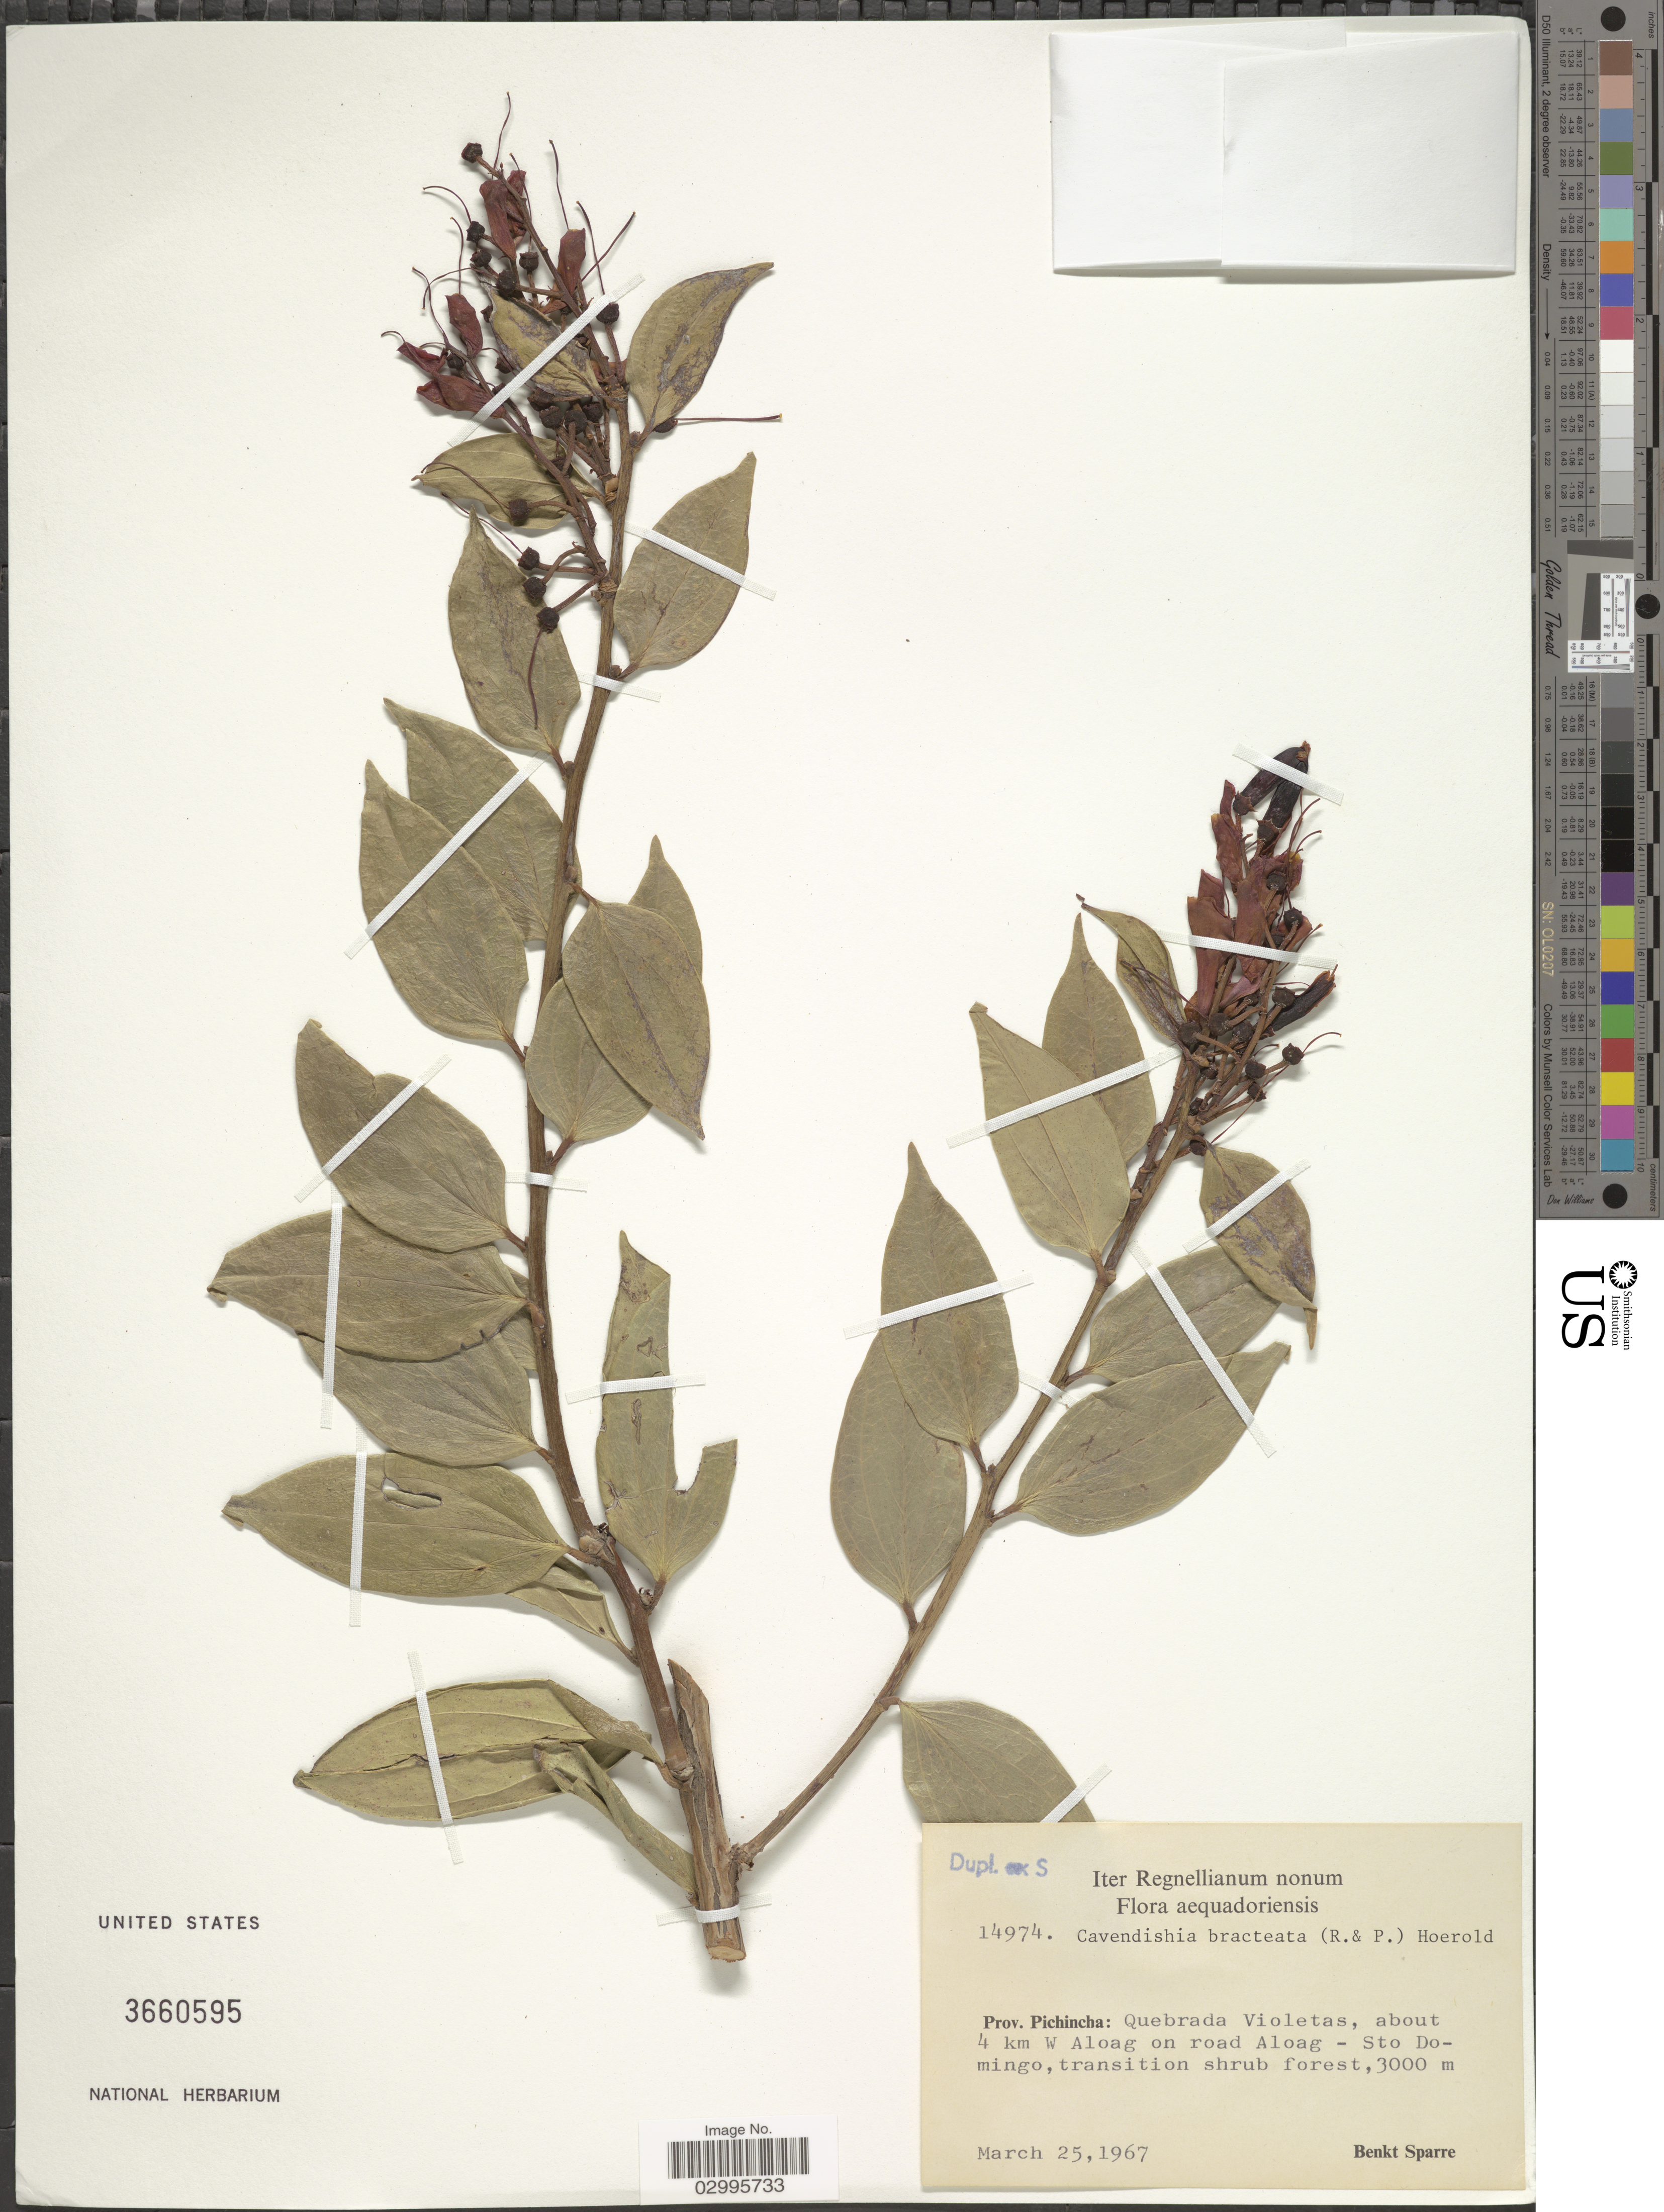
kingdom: Plantae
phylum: Tracheophyta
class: Magnoliopsida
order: Ericales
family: Ericaceae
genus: Cavendishia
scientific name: Cavendishia bracteata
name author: (Ruiz & Pav. ex J. St.-Hil.) Hoerold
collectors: B. Sparre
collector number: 14974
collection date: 1967-03-25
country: Ecuador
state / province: Pichincha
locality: Quebrada Violetas, about 4 km W Aloag on road Aloag - Sto Domingo.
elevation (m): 3000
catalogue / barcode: US 3660595